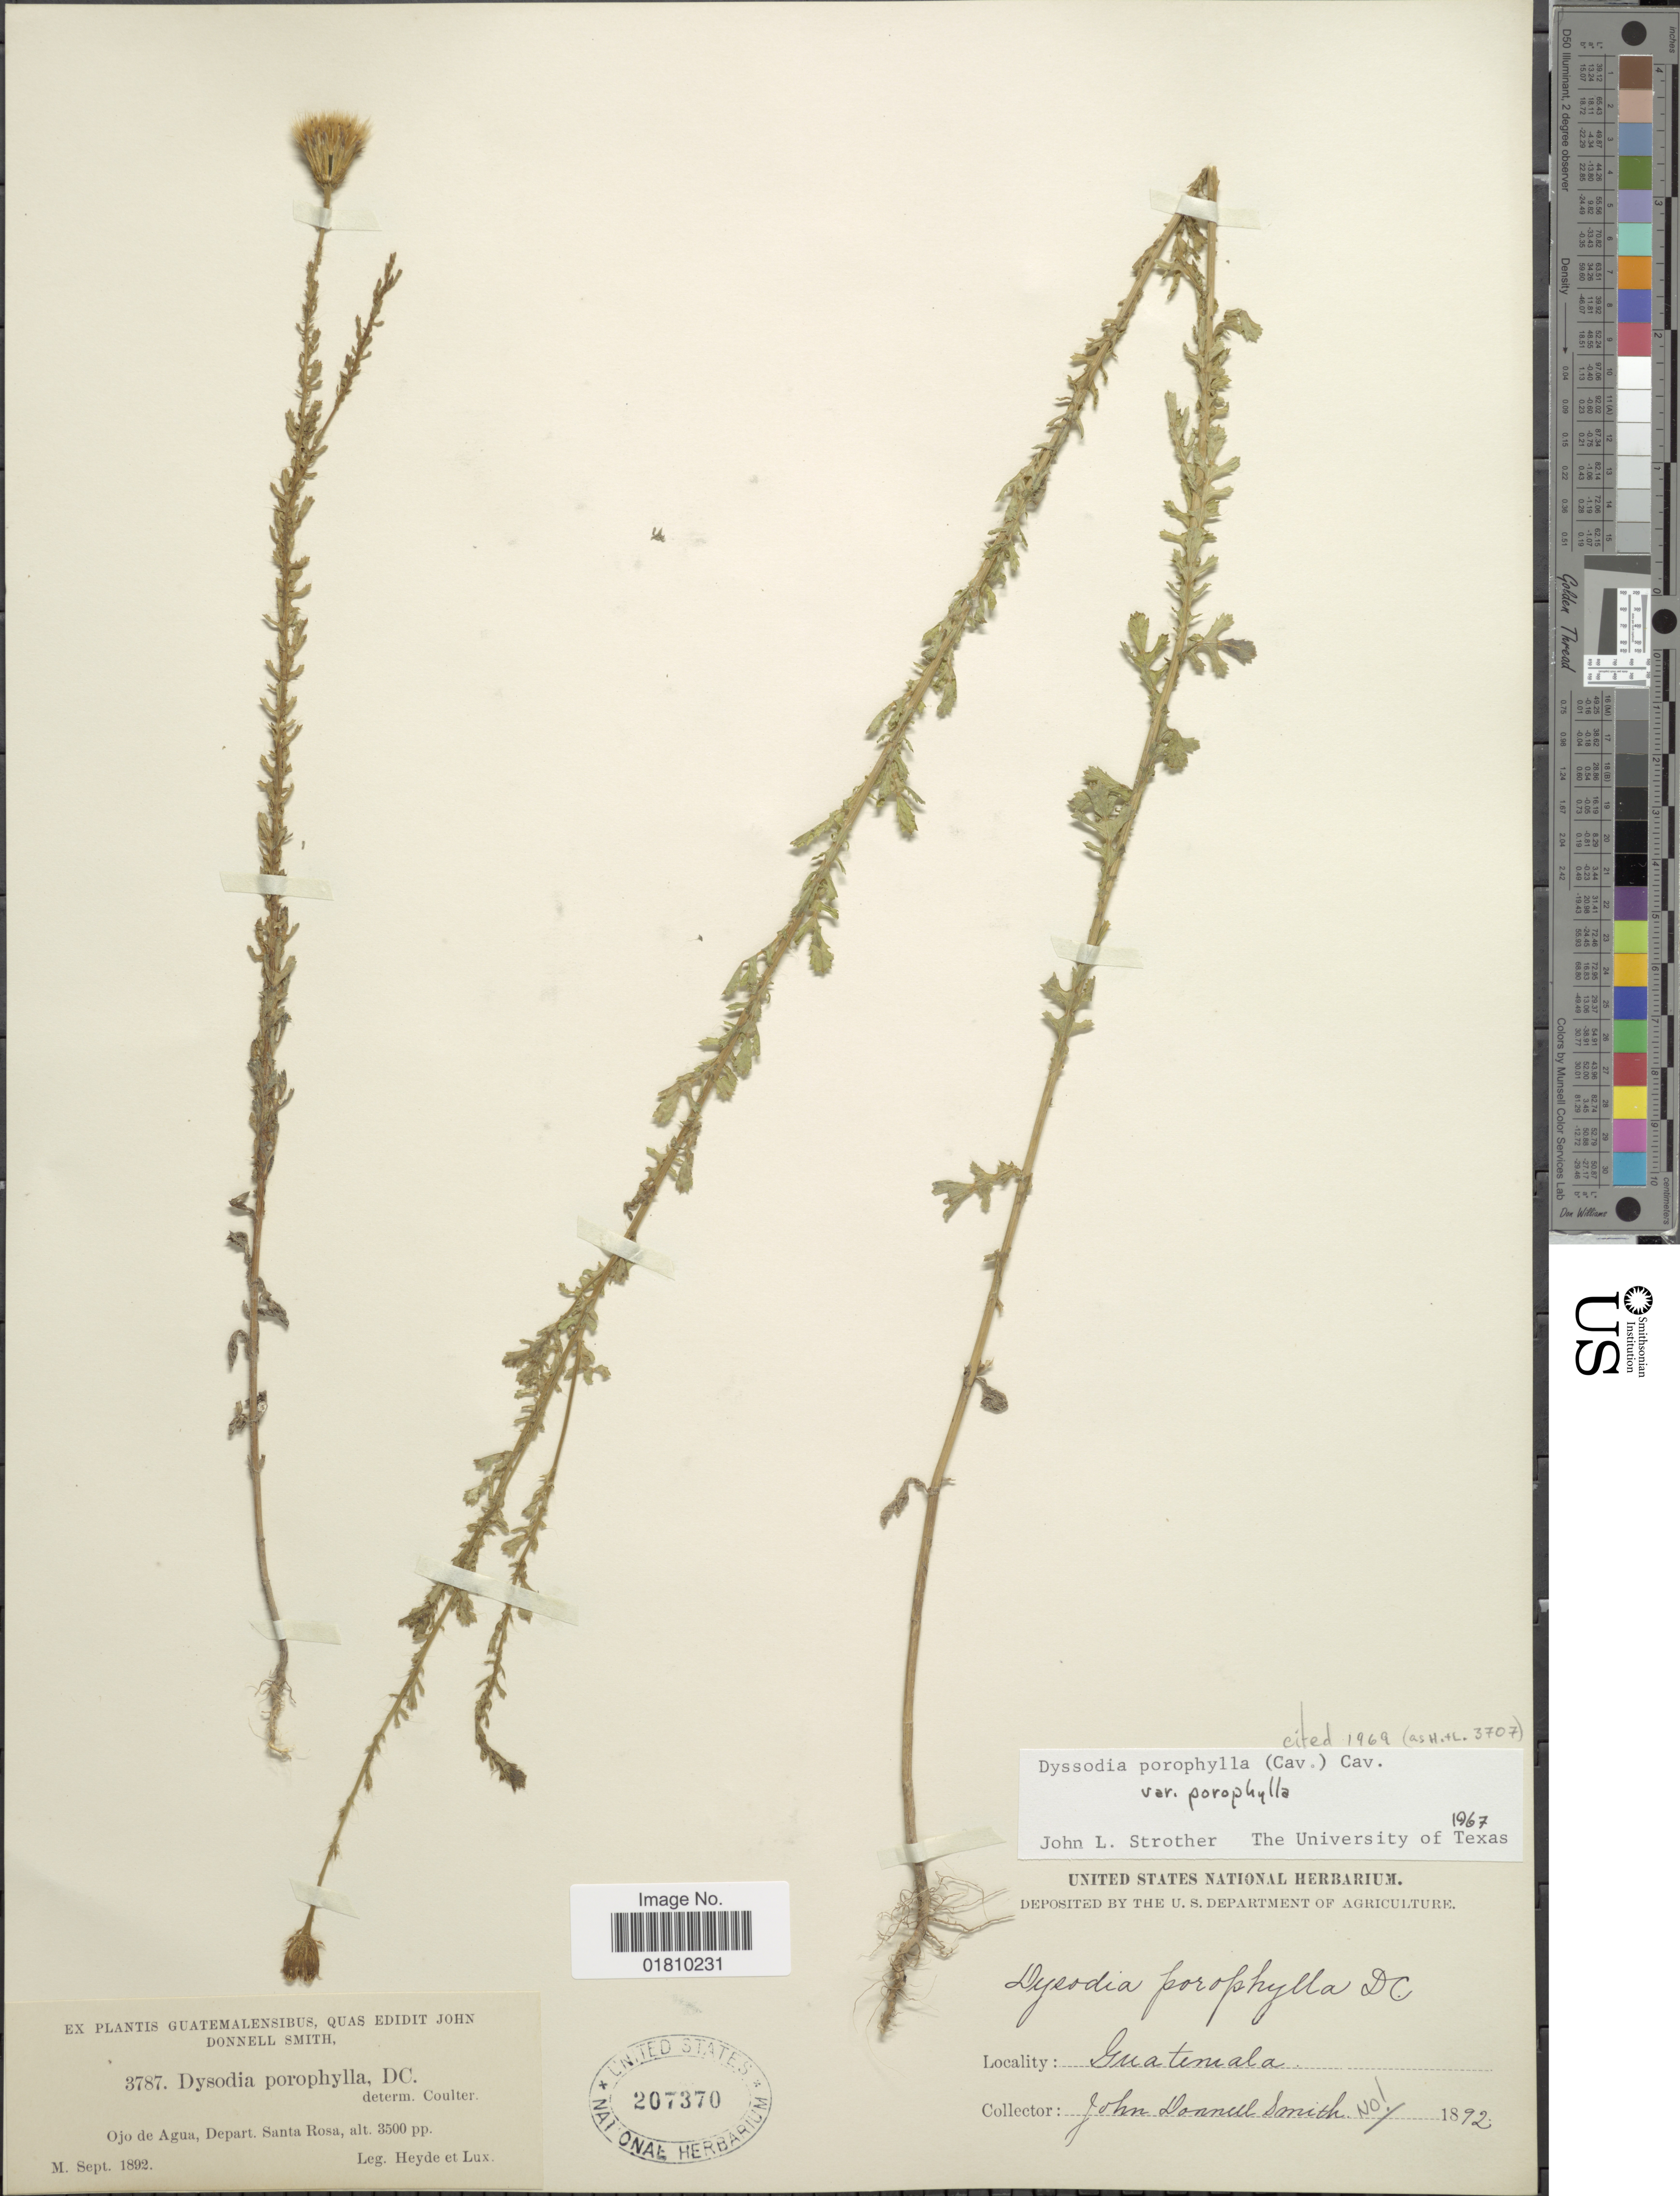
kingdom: Plantae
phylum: Tracheophyta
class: Magnoliopsida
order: Asterales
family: Asteraceae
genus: Adenophyllum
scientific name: Adenophyllum porophyllum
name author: (Cav.) Hemsl.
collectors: Heyde, Lux & J. Donnell Smith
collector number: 3787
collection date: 1892-09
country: Guatemala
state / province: Santa Rosa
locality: Ojo de Agua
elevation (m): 1067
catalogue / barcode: US 207370